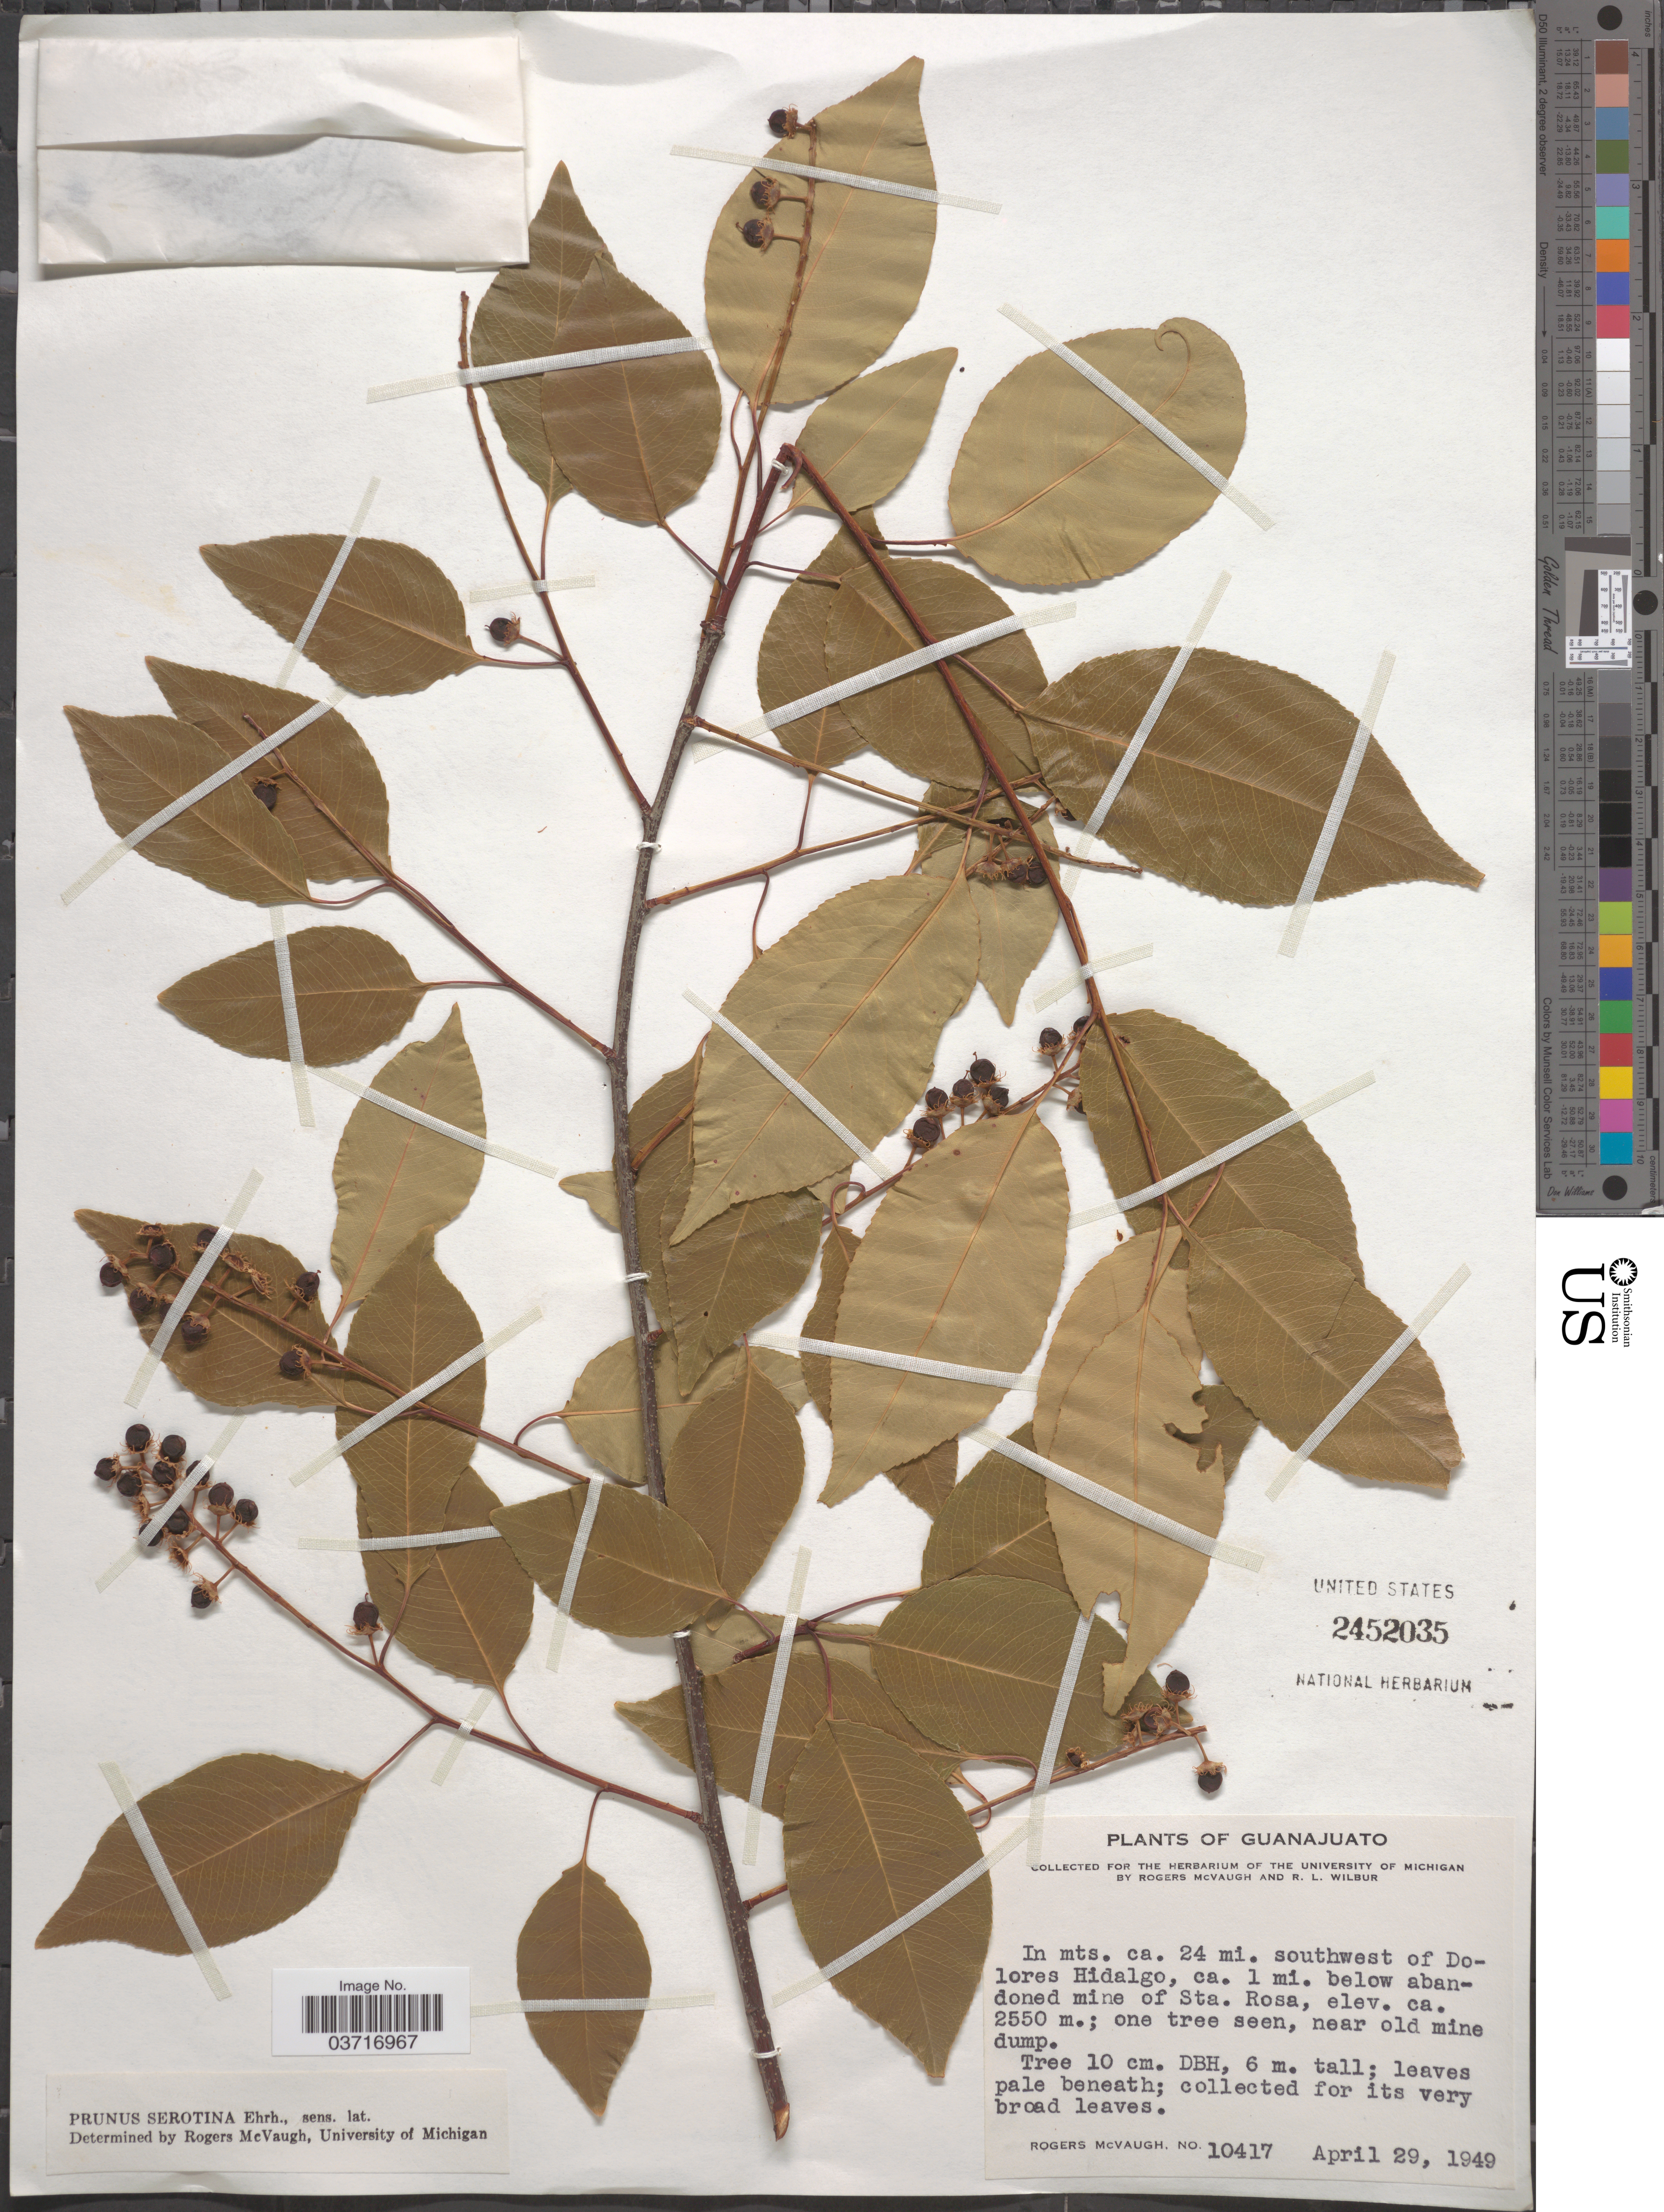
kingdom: Plantae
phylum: Tracheophyta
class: Magnoliopsida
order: Rosales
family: Rosaceae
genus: Prunus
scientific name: Prunus serotina subsp. serotina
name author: Ehrh.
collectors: R. McVaugh & R. L. Wilbur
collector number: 10417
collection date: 1949-04-29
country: Mexico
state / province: Guanajuato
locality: Ca. 24 mi. southwest of Dolores Hidalgo, ca. 1 mi. below abandoned mine of Sta Rosa. Near old mine dump.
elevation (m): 2550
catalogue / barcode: US 2452035